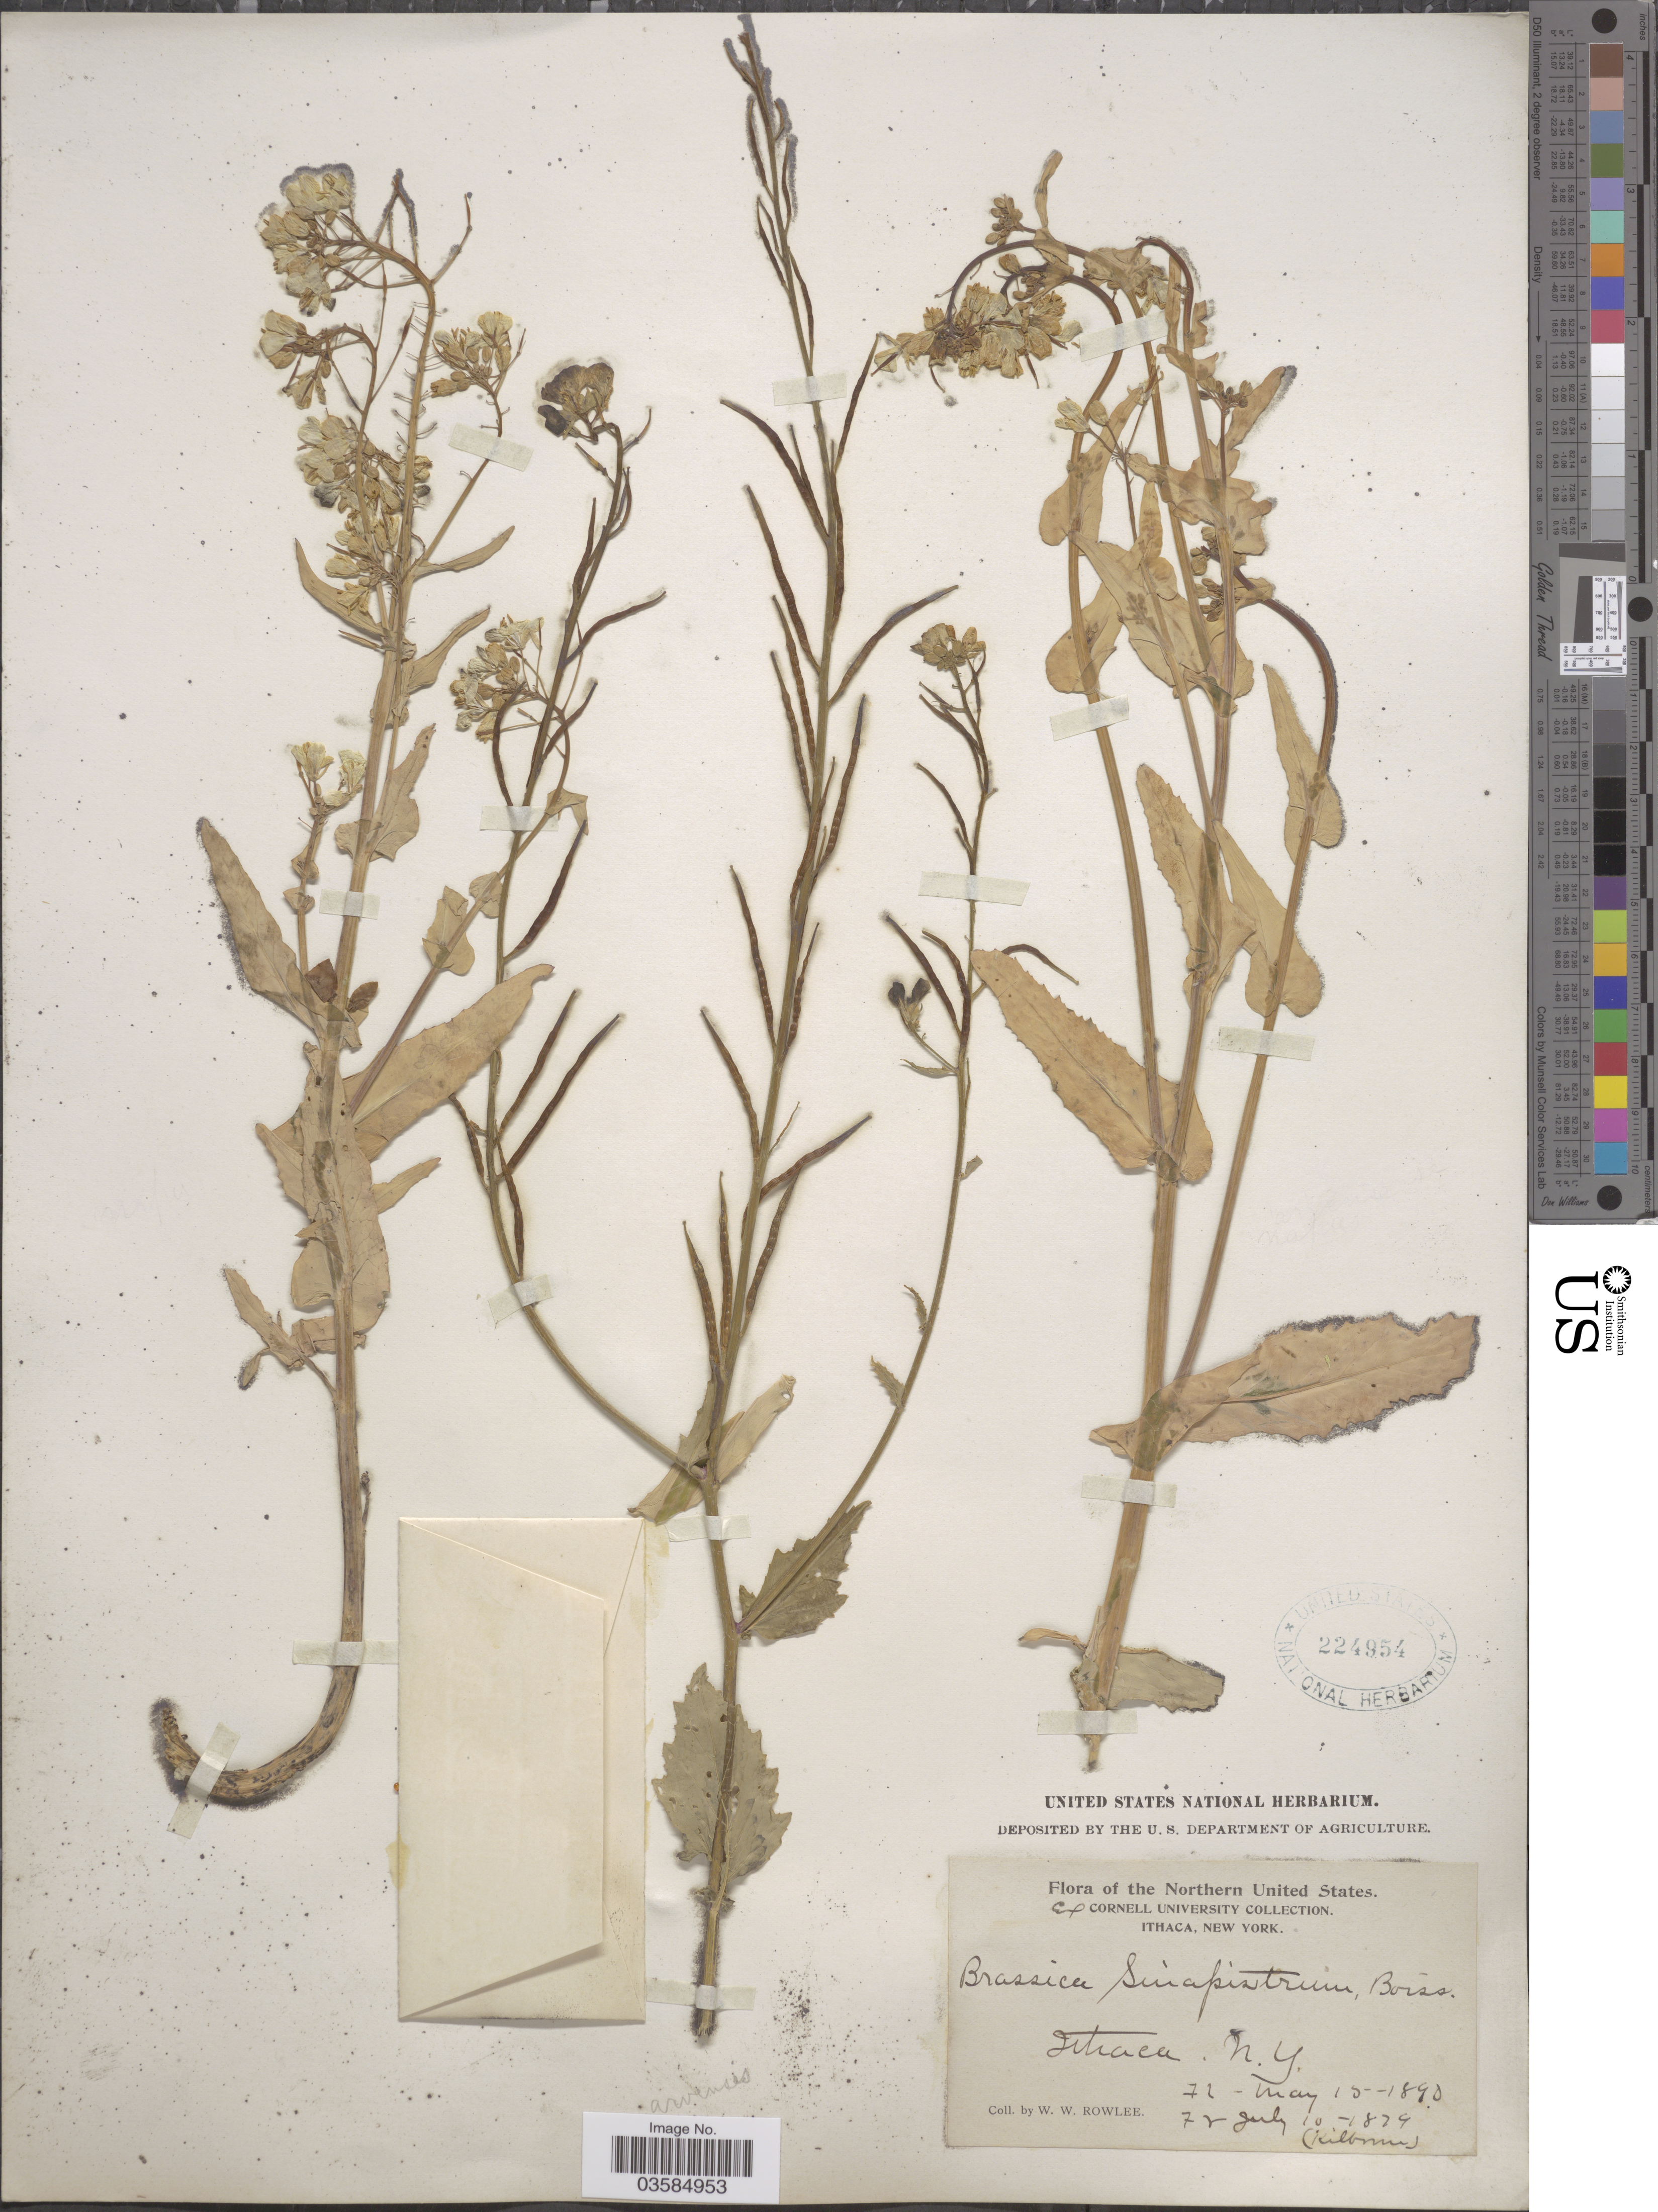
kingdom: Plantae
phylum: Tracheophyta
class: Magnoliopsida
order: Brassicales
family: Brassicaceae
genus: Brassica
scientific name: Brassica campestris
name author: L.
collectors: W. W. Rowlee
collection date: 1879-07-10/1890-05-15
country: United States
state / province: New York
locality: Northern United States. Ithaca.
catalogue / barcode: US 224954